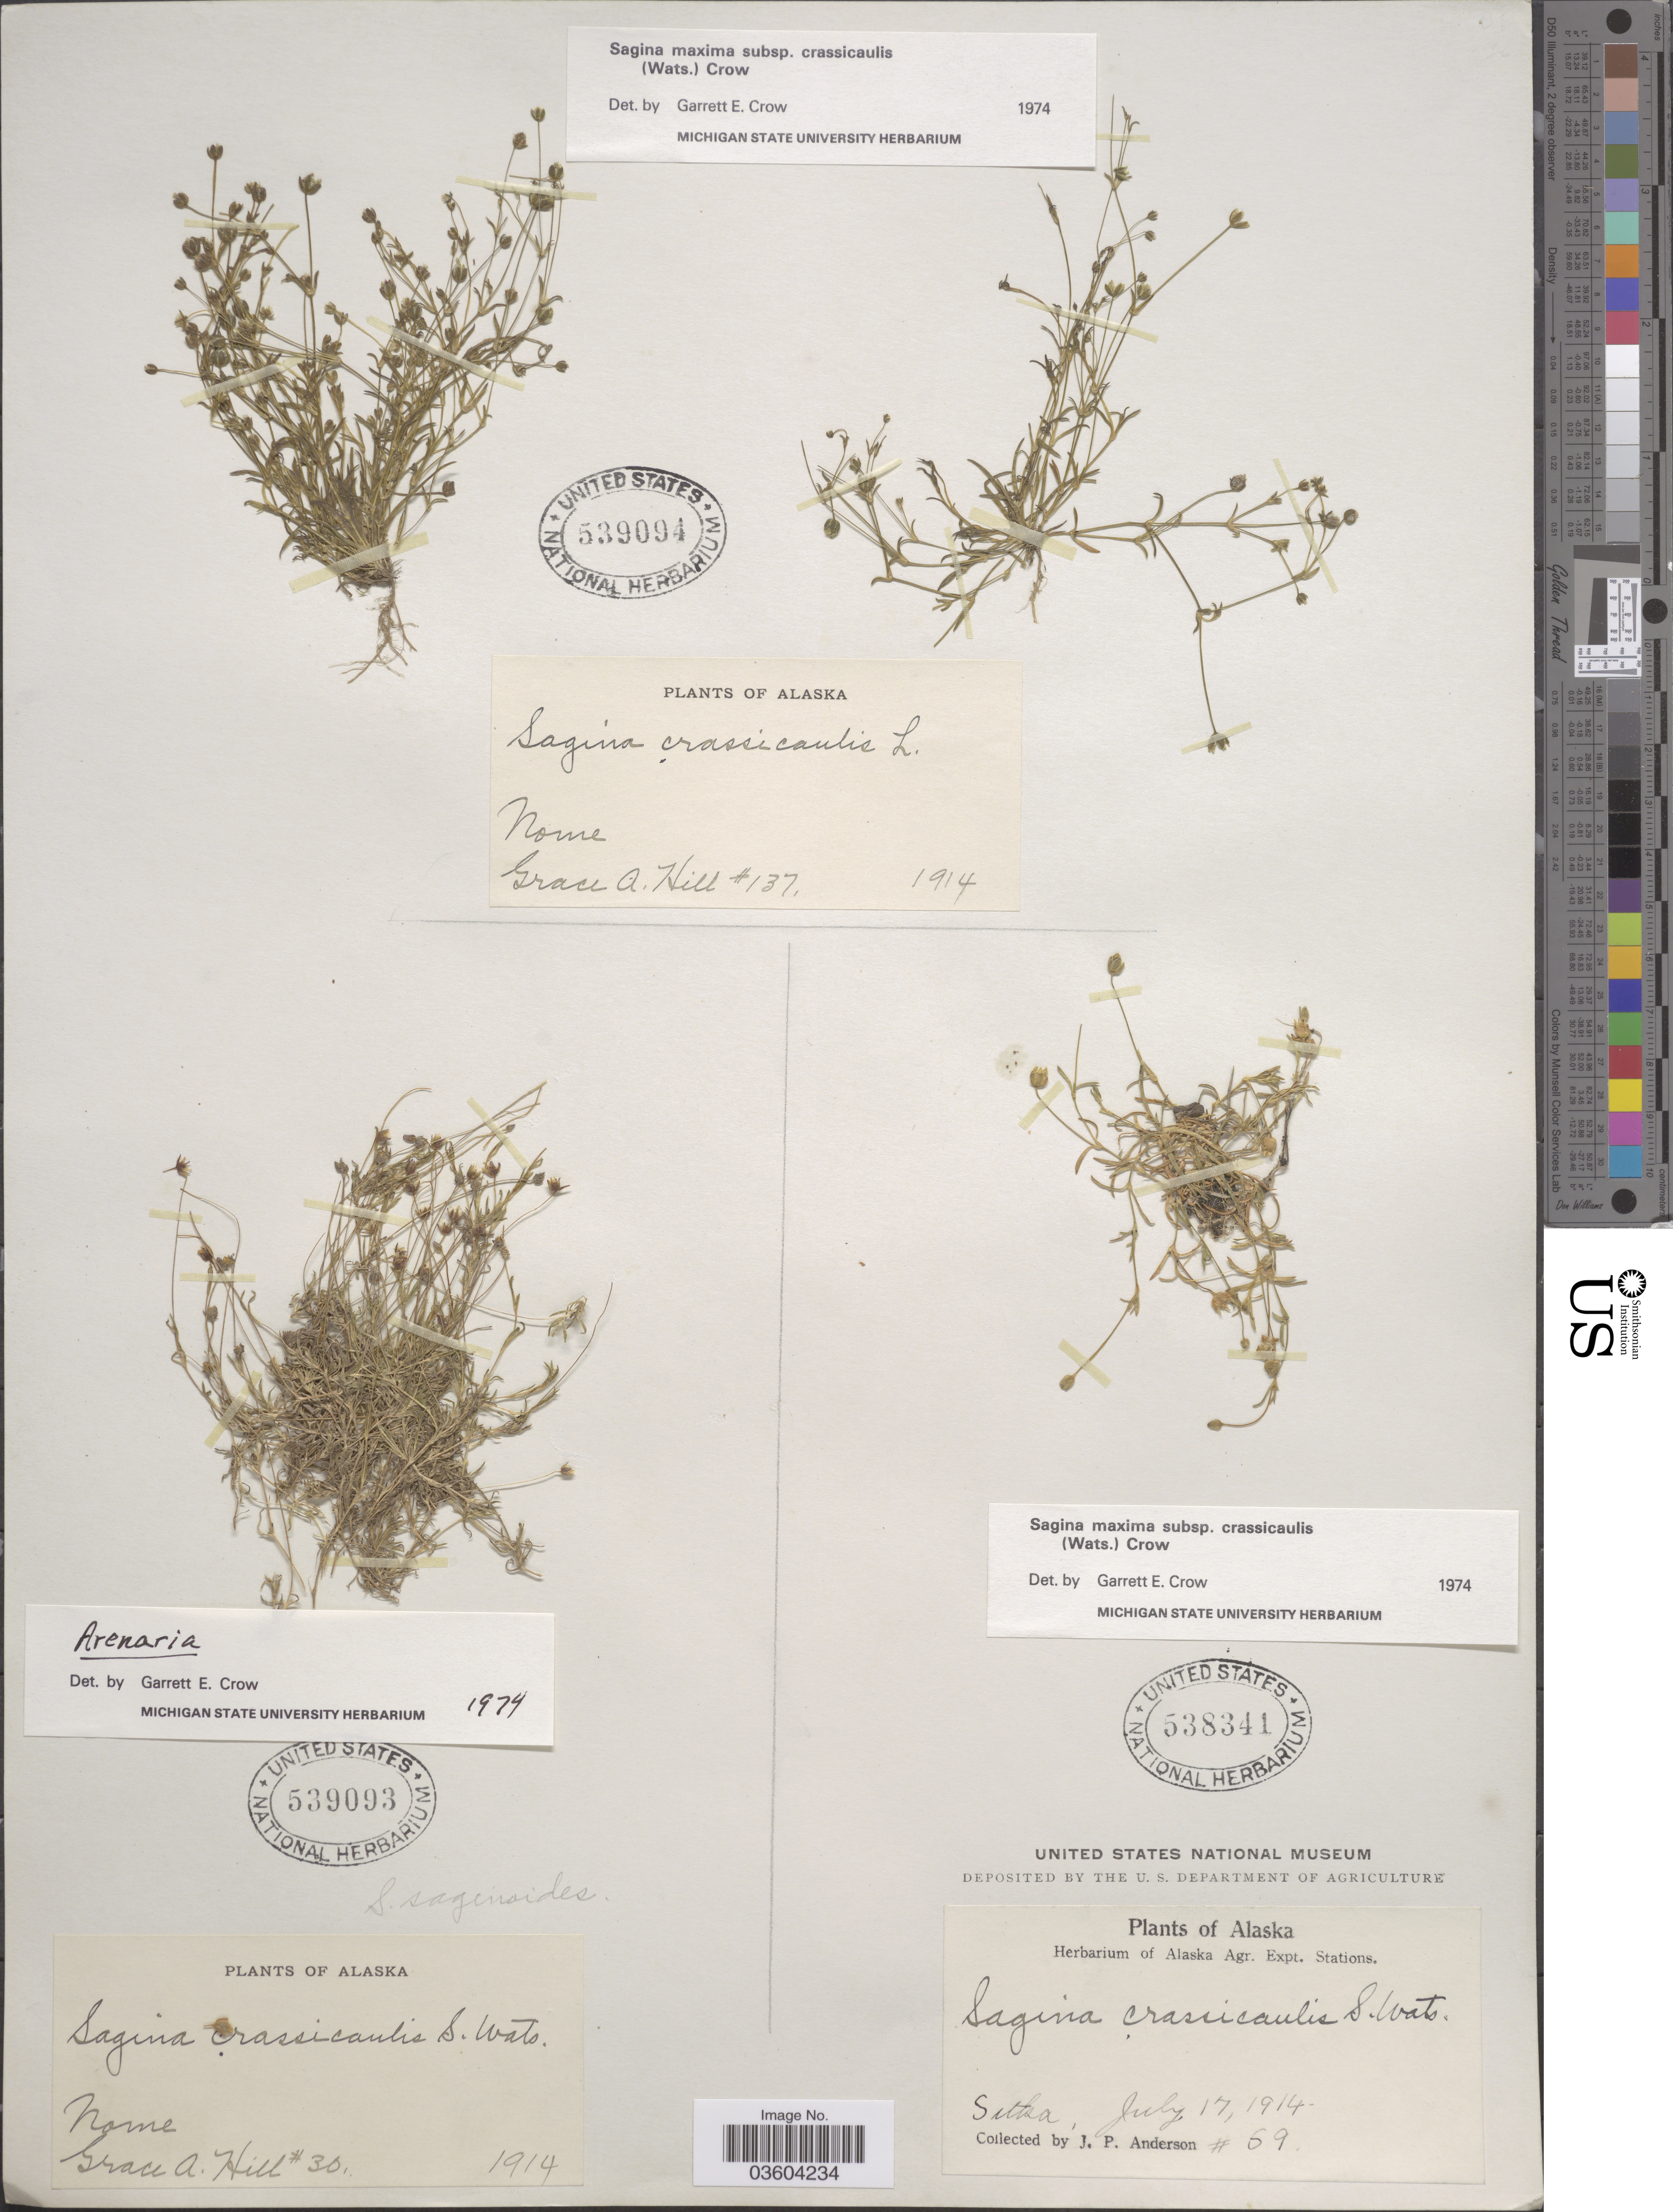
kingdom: Plantae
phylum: Tracheophyta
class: Magnoliopsida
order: Caryophyllales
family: Caryophyllaceae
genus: Sagina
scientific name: Sagina maxima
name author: A. Gray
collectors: G. A. Hill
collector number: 30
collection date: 1914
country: United States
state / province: Alaska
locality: Nome.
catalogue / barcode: US 539093-2